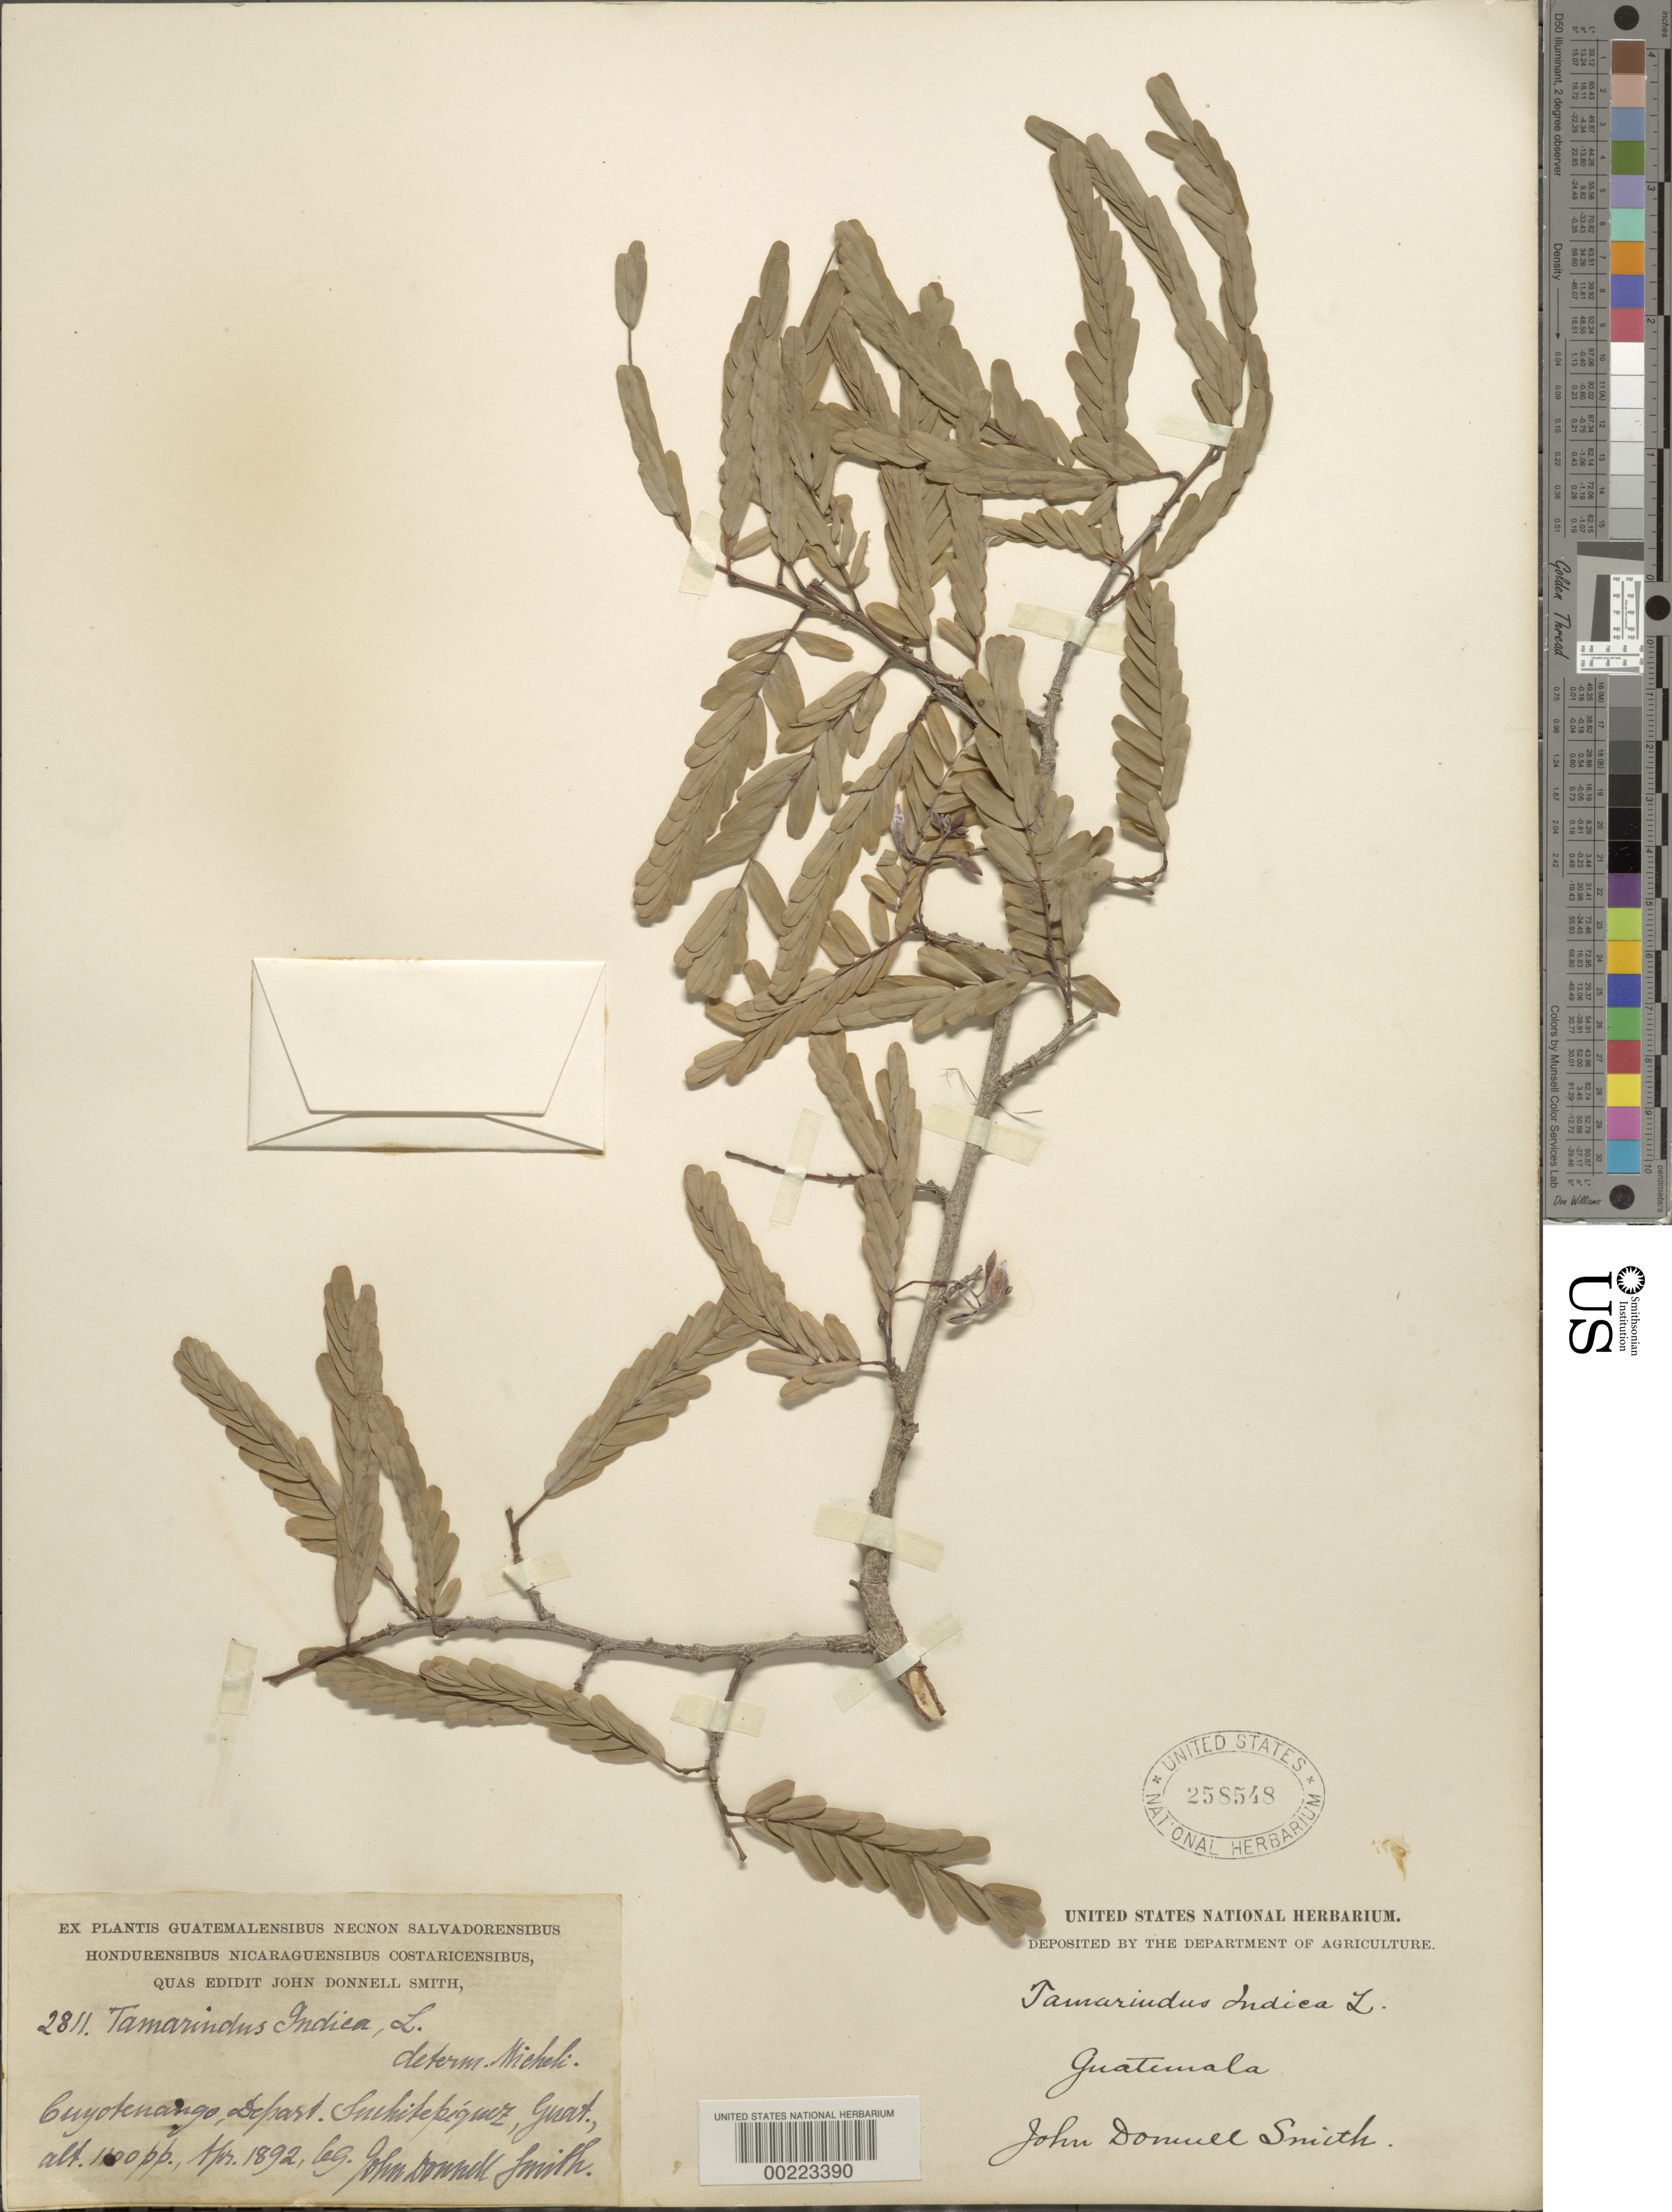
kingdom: Plantae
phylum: Tracheophyta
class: Magnoliopsida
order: Fabales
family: Fabaceae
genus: Tamarindus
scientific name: Tamarindus indica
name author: L.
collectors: J. Donnell Smith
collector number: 2811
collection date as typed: Apr 1892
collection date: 1892-04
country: Guatemala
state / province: Suchitepéquez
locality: Cuyotenango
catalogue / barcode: US 258548